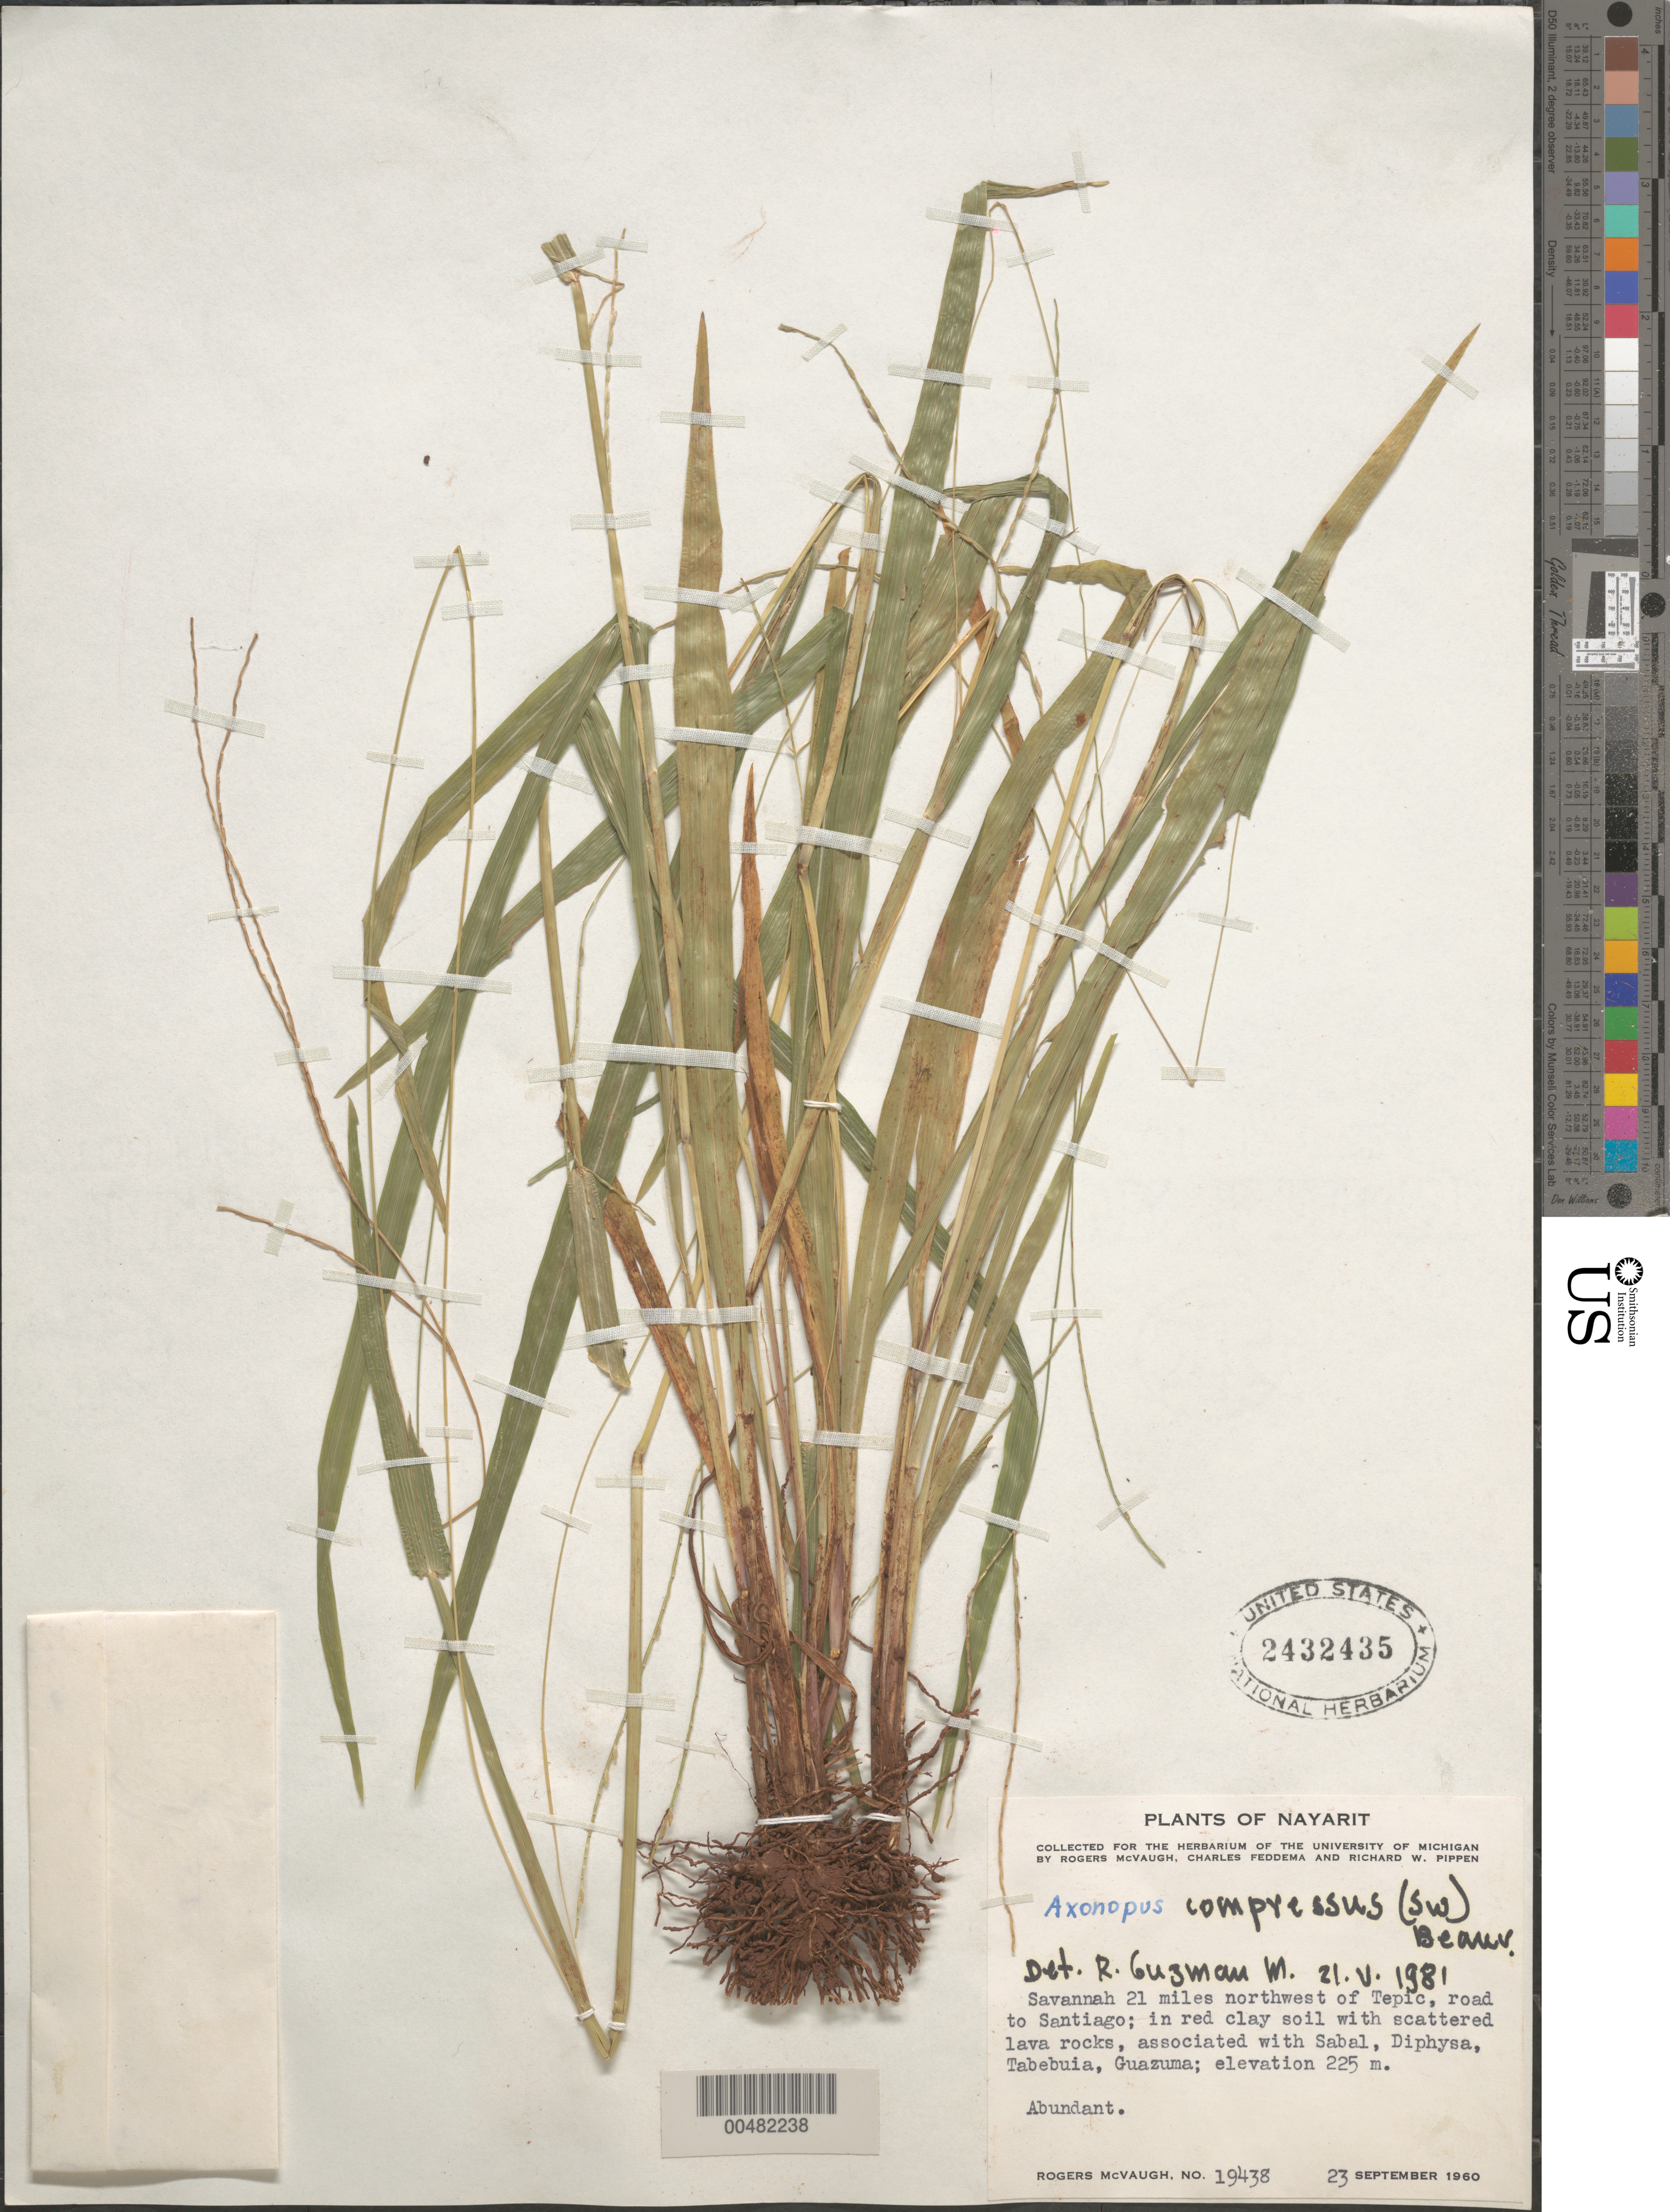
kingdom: Plantae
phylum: Tracheophyta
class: Liliopsida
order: Poales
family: Poaceae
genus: Axonopus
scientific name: Axonopus compressus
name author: (Sw.) P. Beauv.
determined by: Guzman-M., R.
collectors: R. McVaugh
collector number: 19438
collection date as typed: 23 Sep 1960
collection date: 1960-09-23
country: Mexico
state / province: Nayarit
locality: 21 mi NW of Tepic, road to Santiago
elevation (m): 225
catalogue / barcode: US 2432435